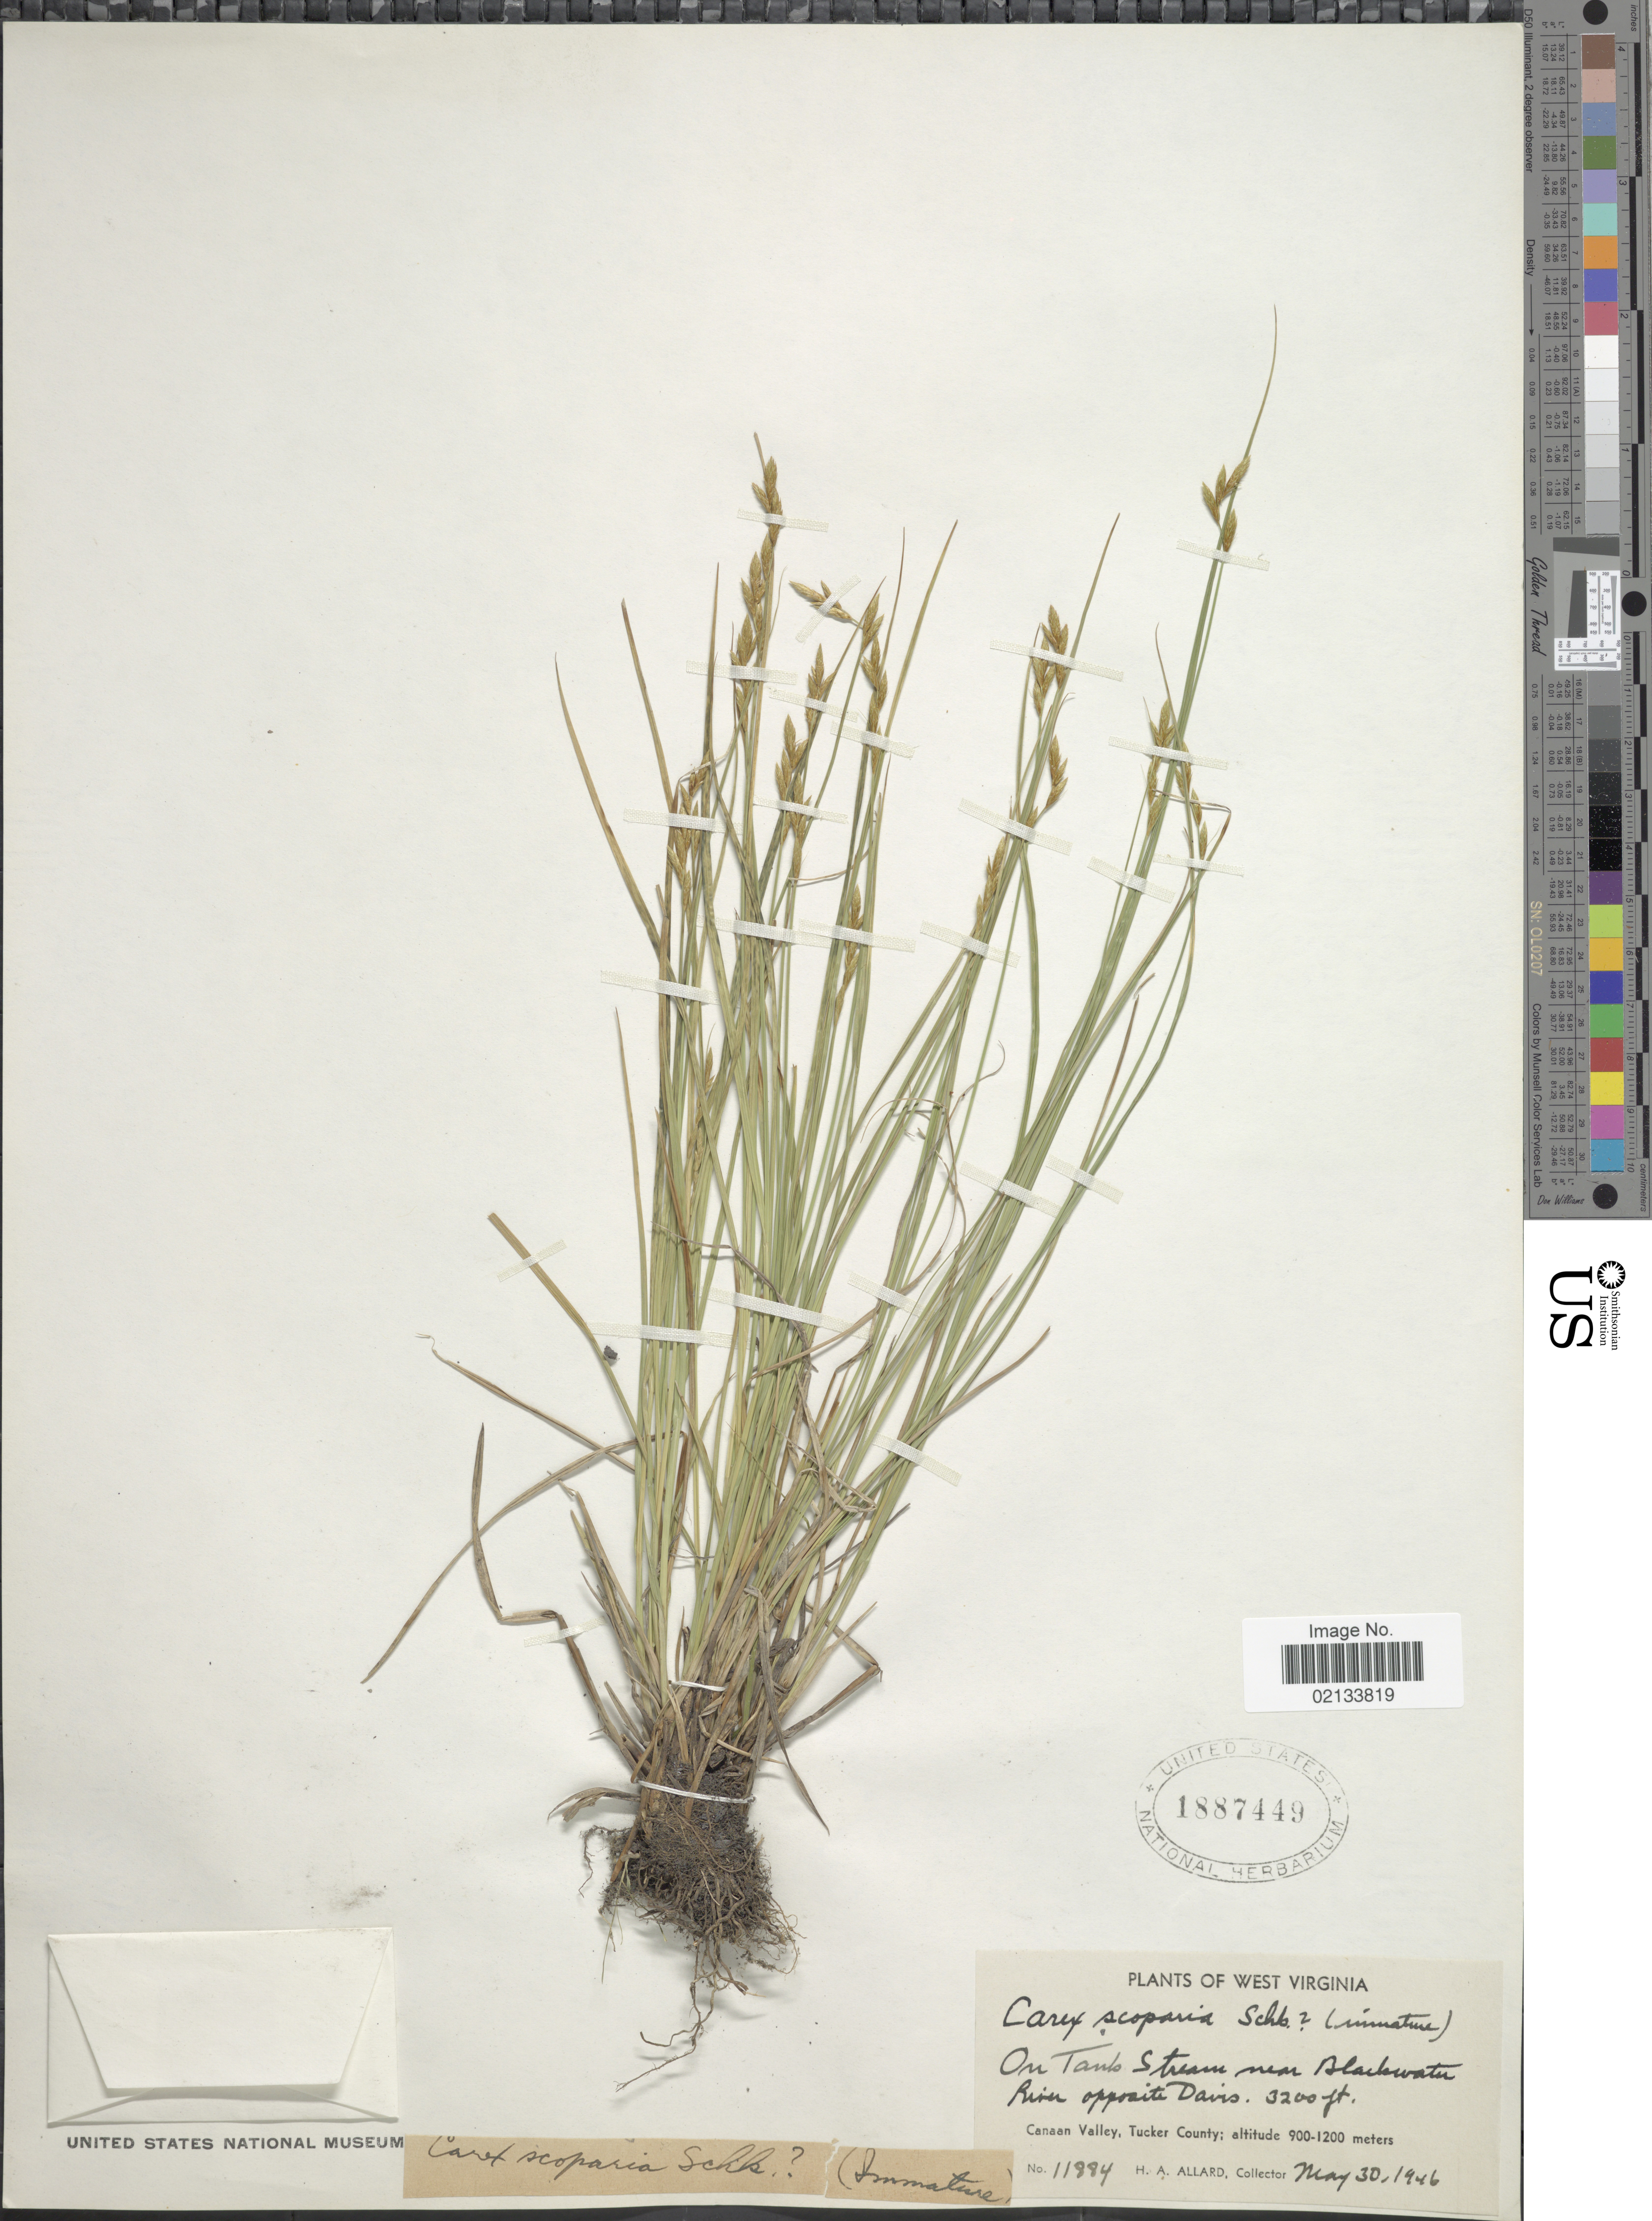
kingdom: Plantae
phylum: Tracheophyta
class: Liliopsida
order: Poales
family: Cyperaceae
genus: Carex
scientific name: Carex scoparia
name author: Schkuhr ex Willd.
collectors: H. A. Allard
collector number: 11884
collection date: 1946-05-30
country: United States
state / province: West Virginia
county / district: Tucker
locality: On taub Stream near Blackwater River opposite Davis, Canaan Valley, Tucker County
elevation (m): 900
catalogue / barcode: US 1887449